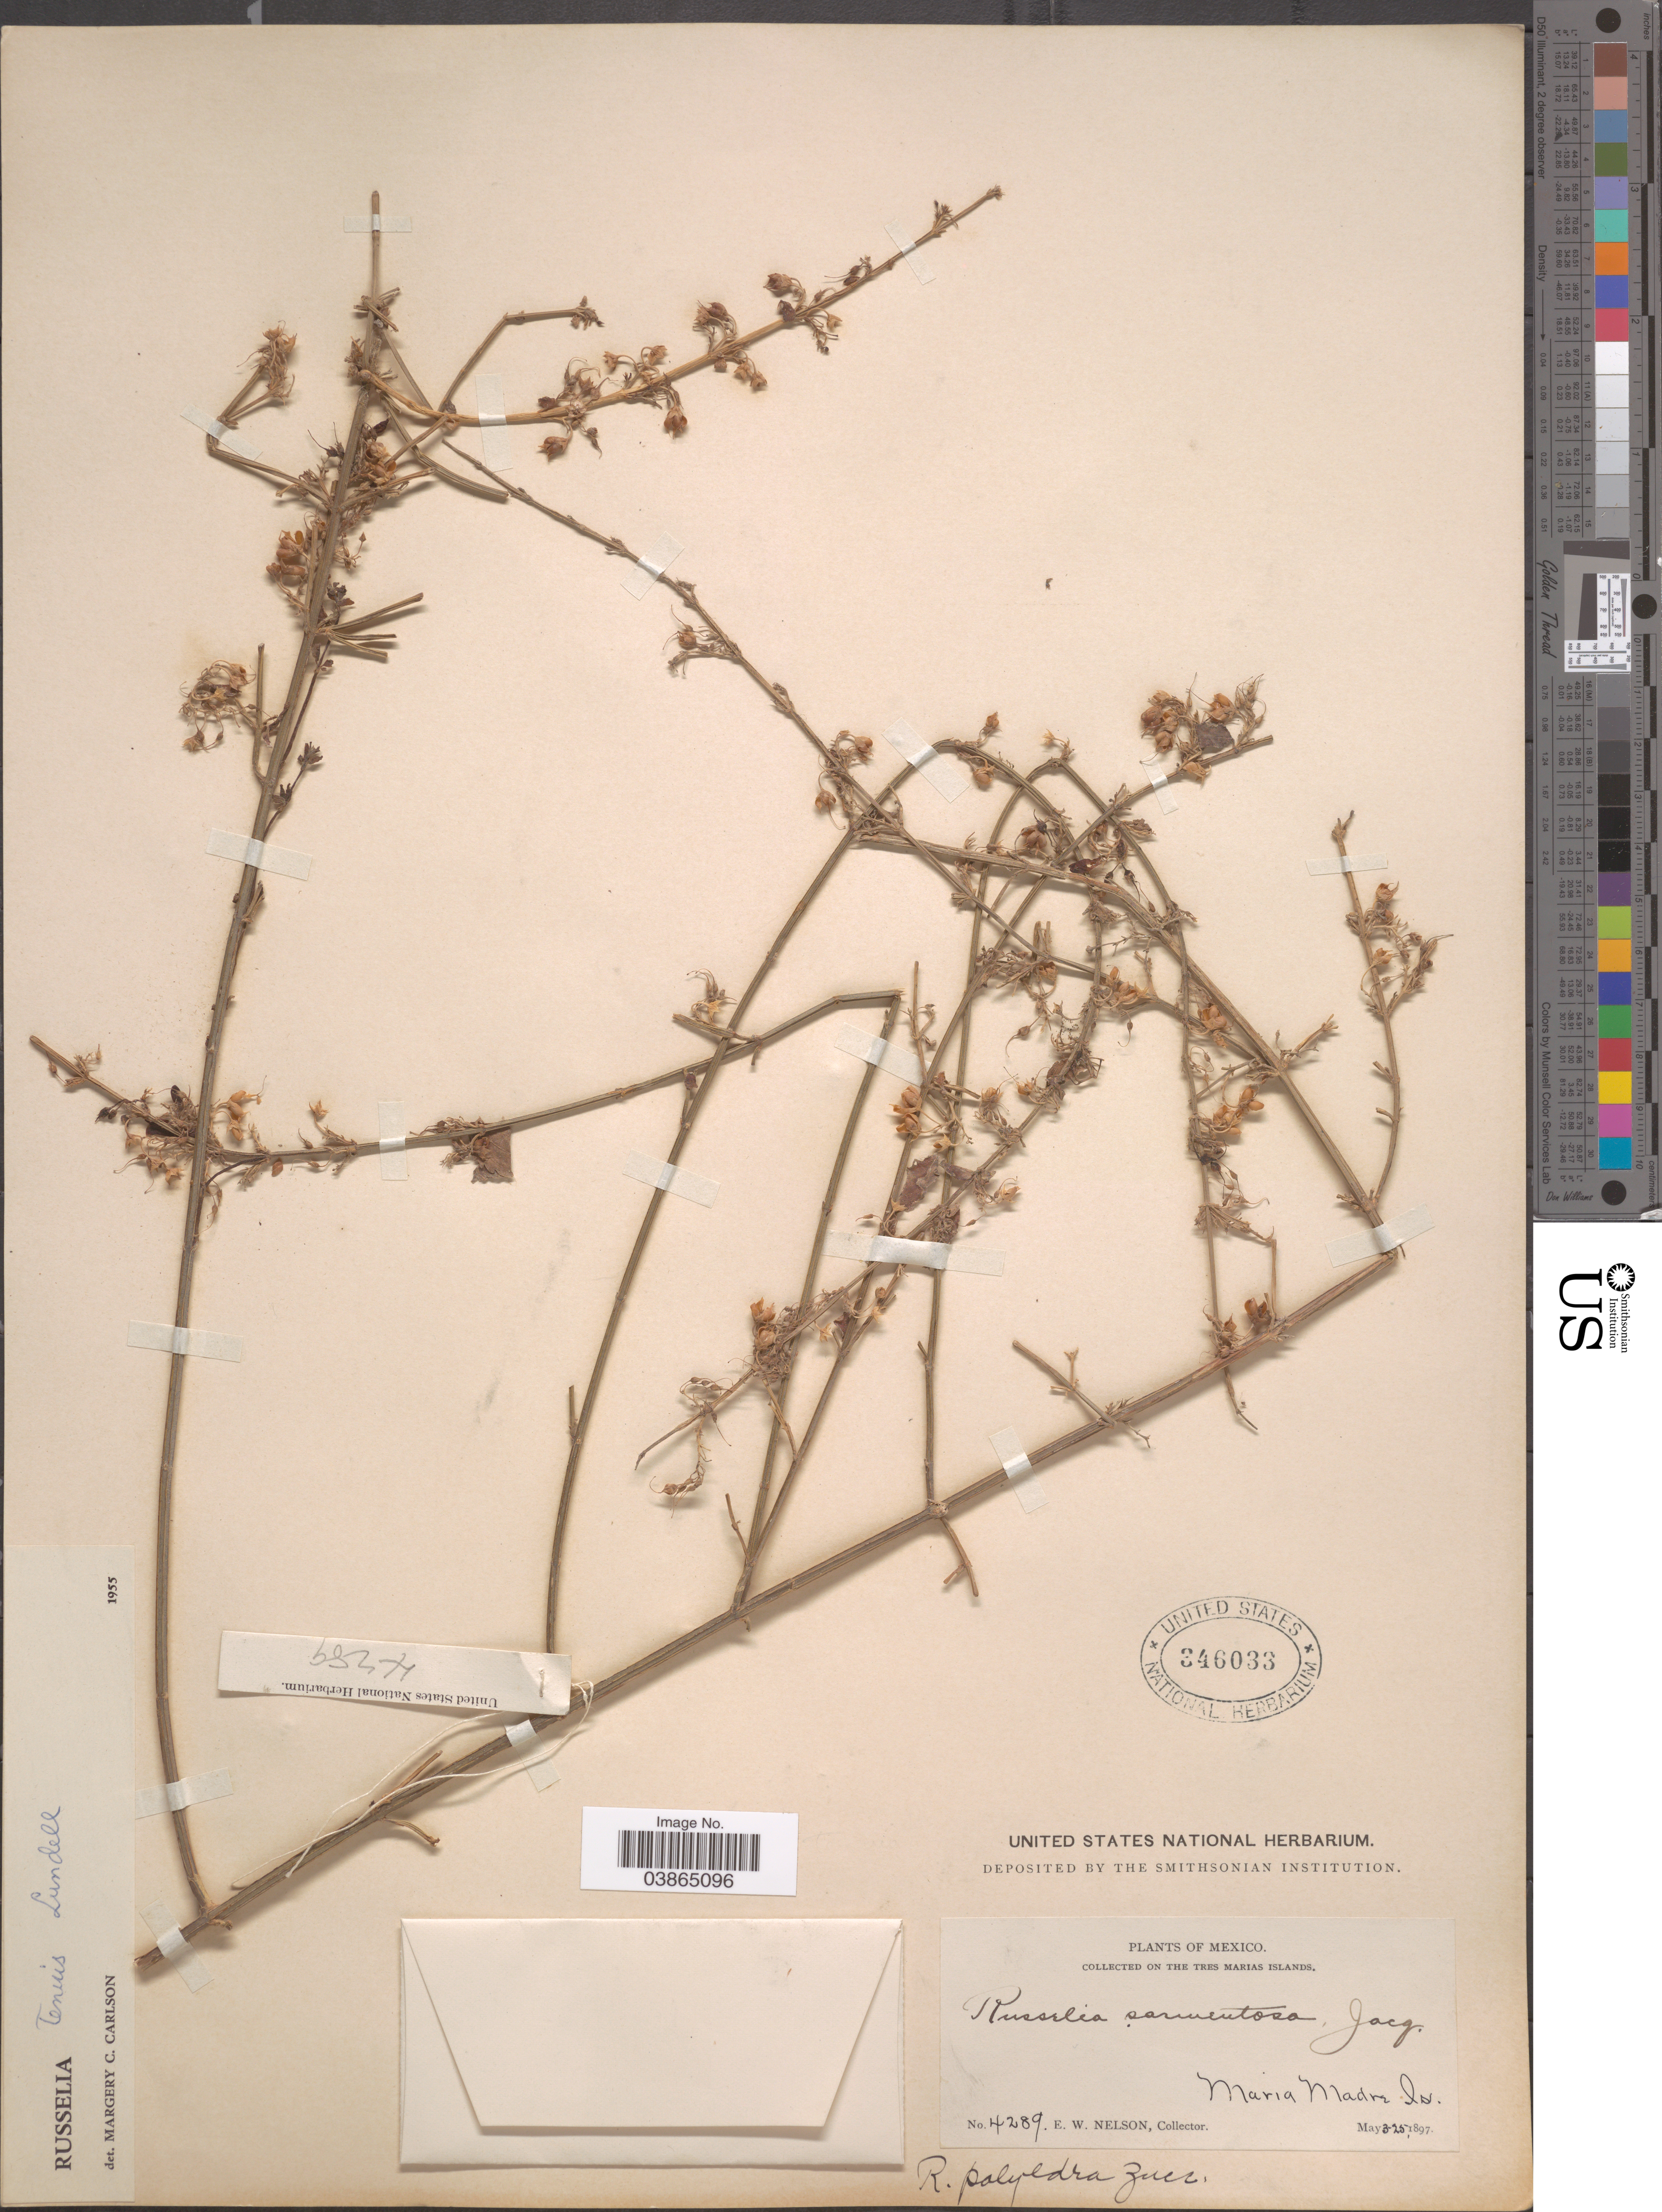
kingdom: Plantae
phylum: Tracheophyta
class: Magnoliopsida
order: Lamiales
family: Plantaginaceae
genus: Russelia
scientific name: Russelia tenuis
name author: Lundell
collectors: E. W. Nelson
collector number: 4289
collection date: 1897-05-03/1897-05-25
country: Mexico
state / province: Nayarit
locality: Tres Marias Islands. Maria Madre Is.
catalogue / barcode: US 346033